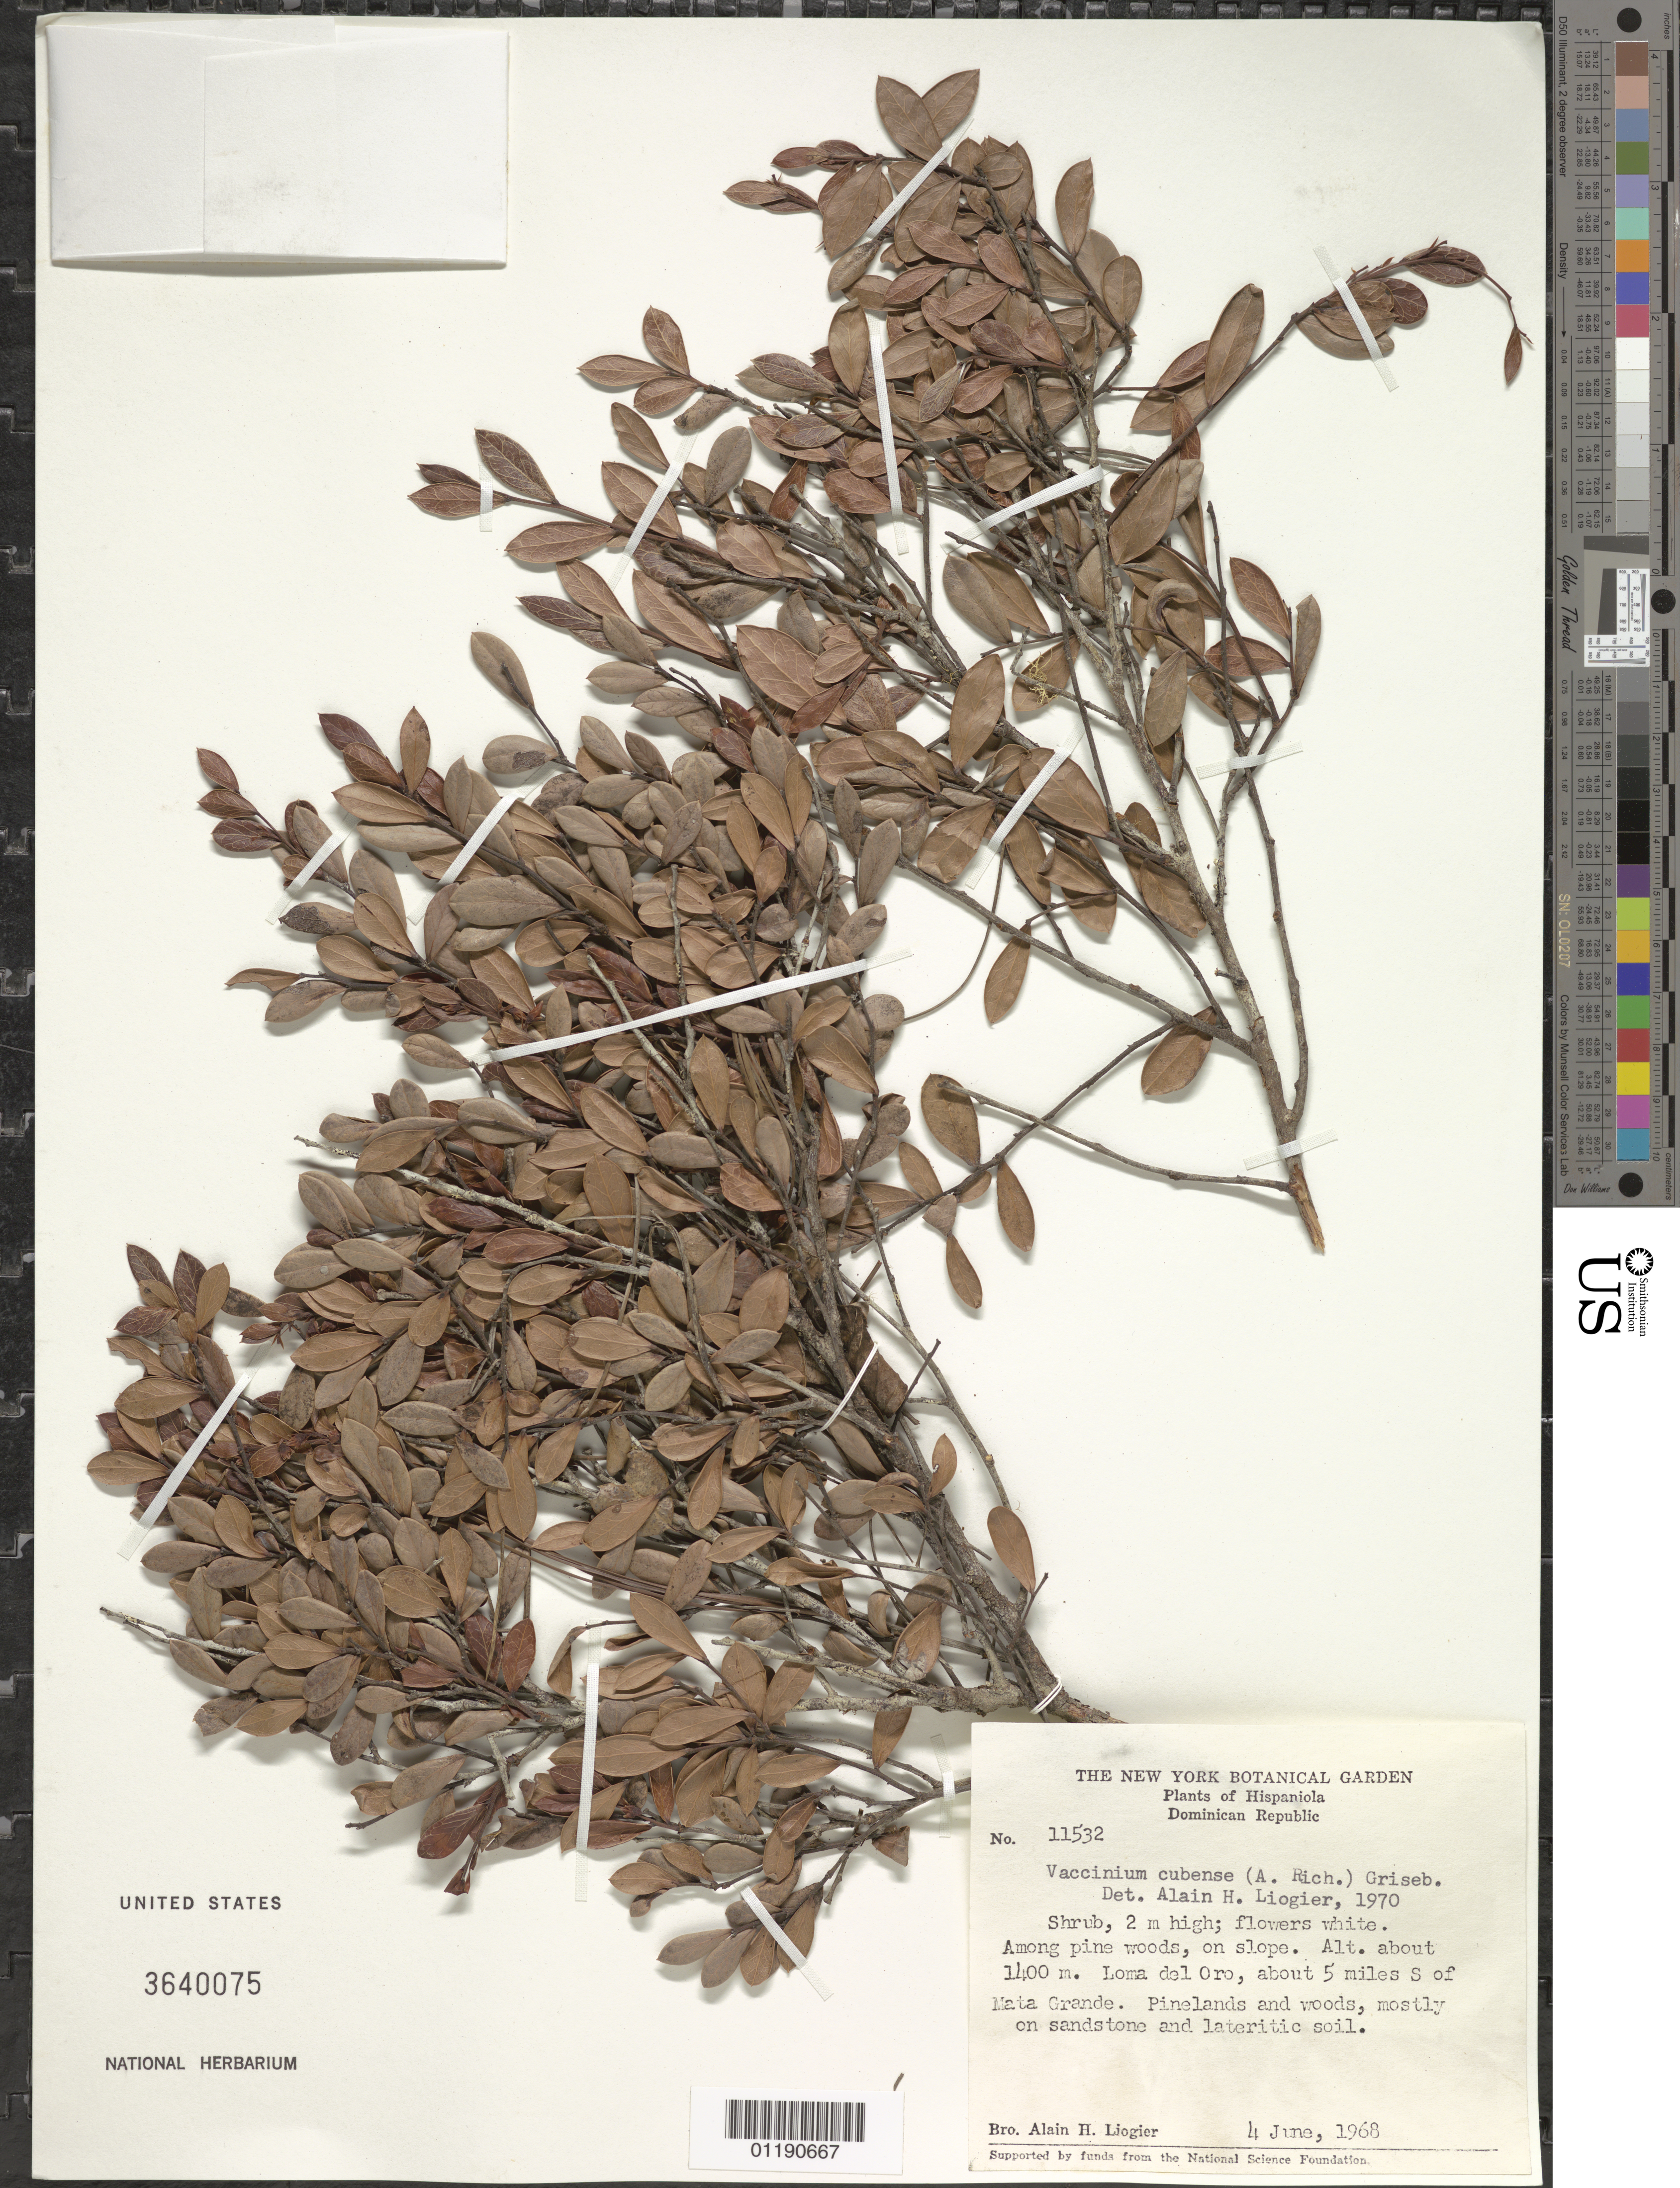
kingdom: Plantae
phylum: Tracheophyta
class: Magnoliopsida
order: Ericales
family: Ericaceae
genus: Vaccinium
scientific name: Vaccinium cubense var. cubense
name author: (A. Rich.) Griseb.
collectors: A. H. Liogier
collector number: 11532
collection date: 1968-06-04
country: Dominican Republic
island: Hispaniola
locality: Loma del Oro, about 5 miles S of Mata Grande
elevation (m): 1400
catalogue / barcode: US 3640075